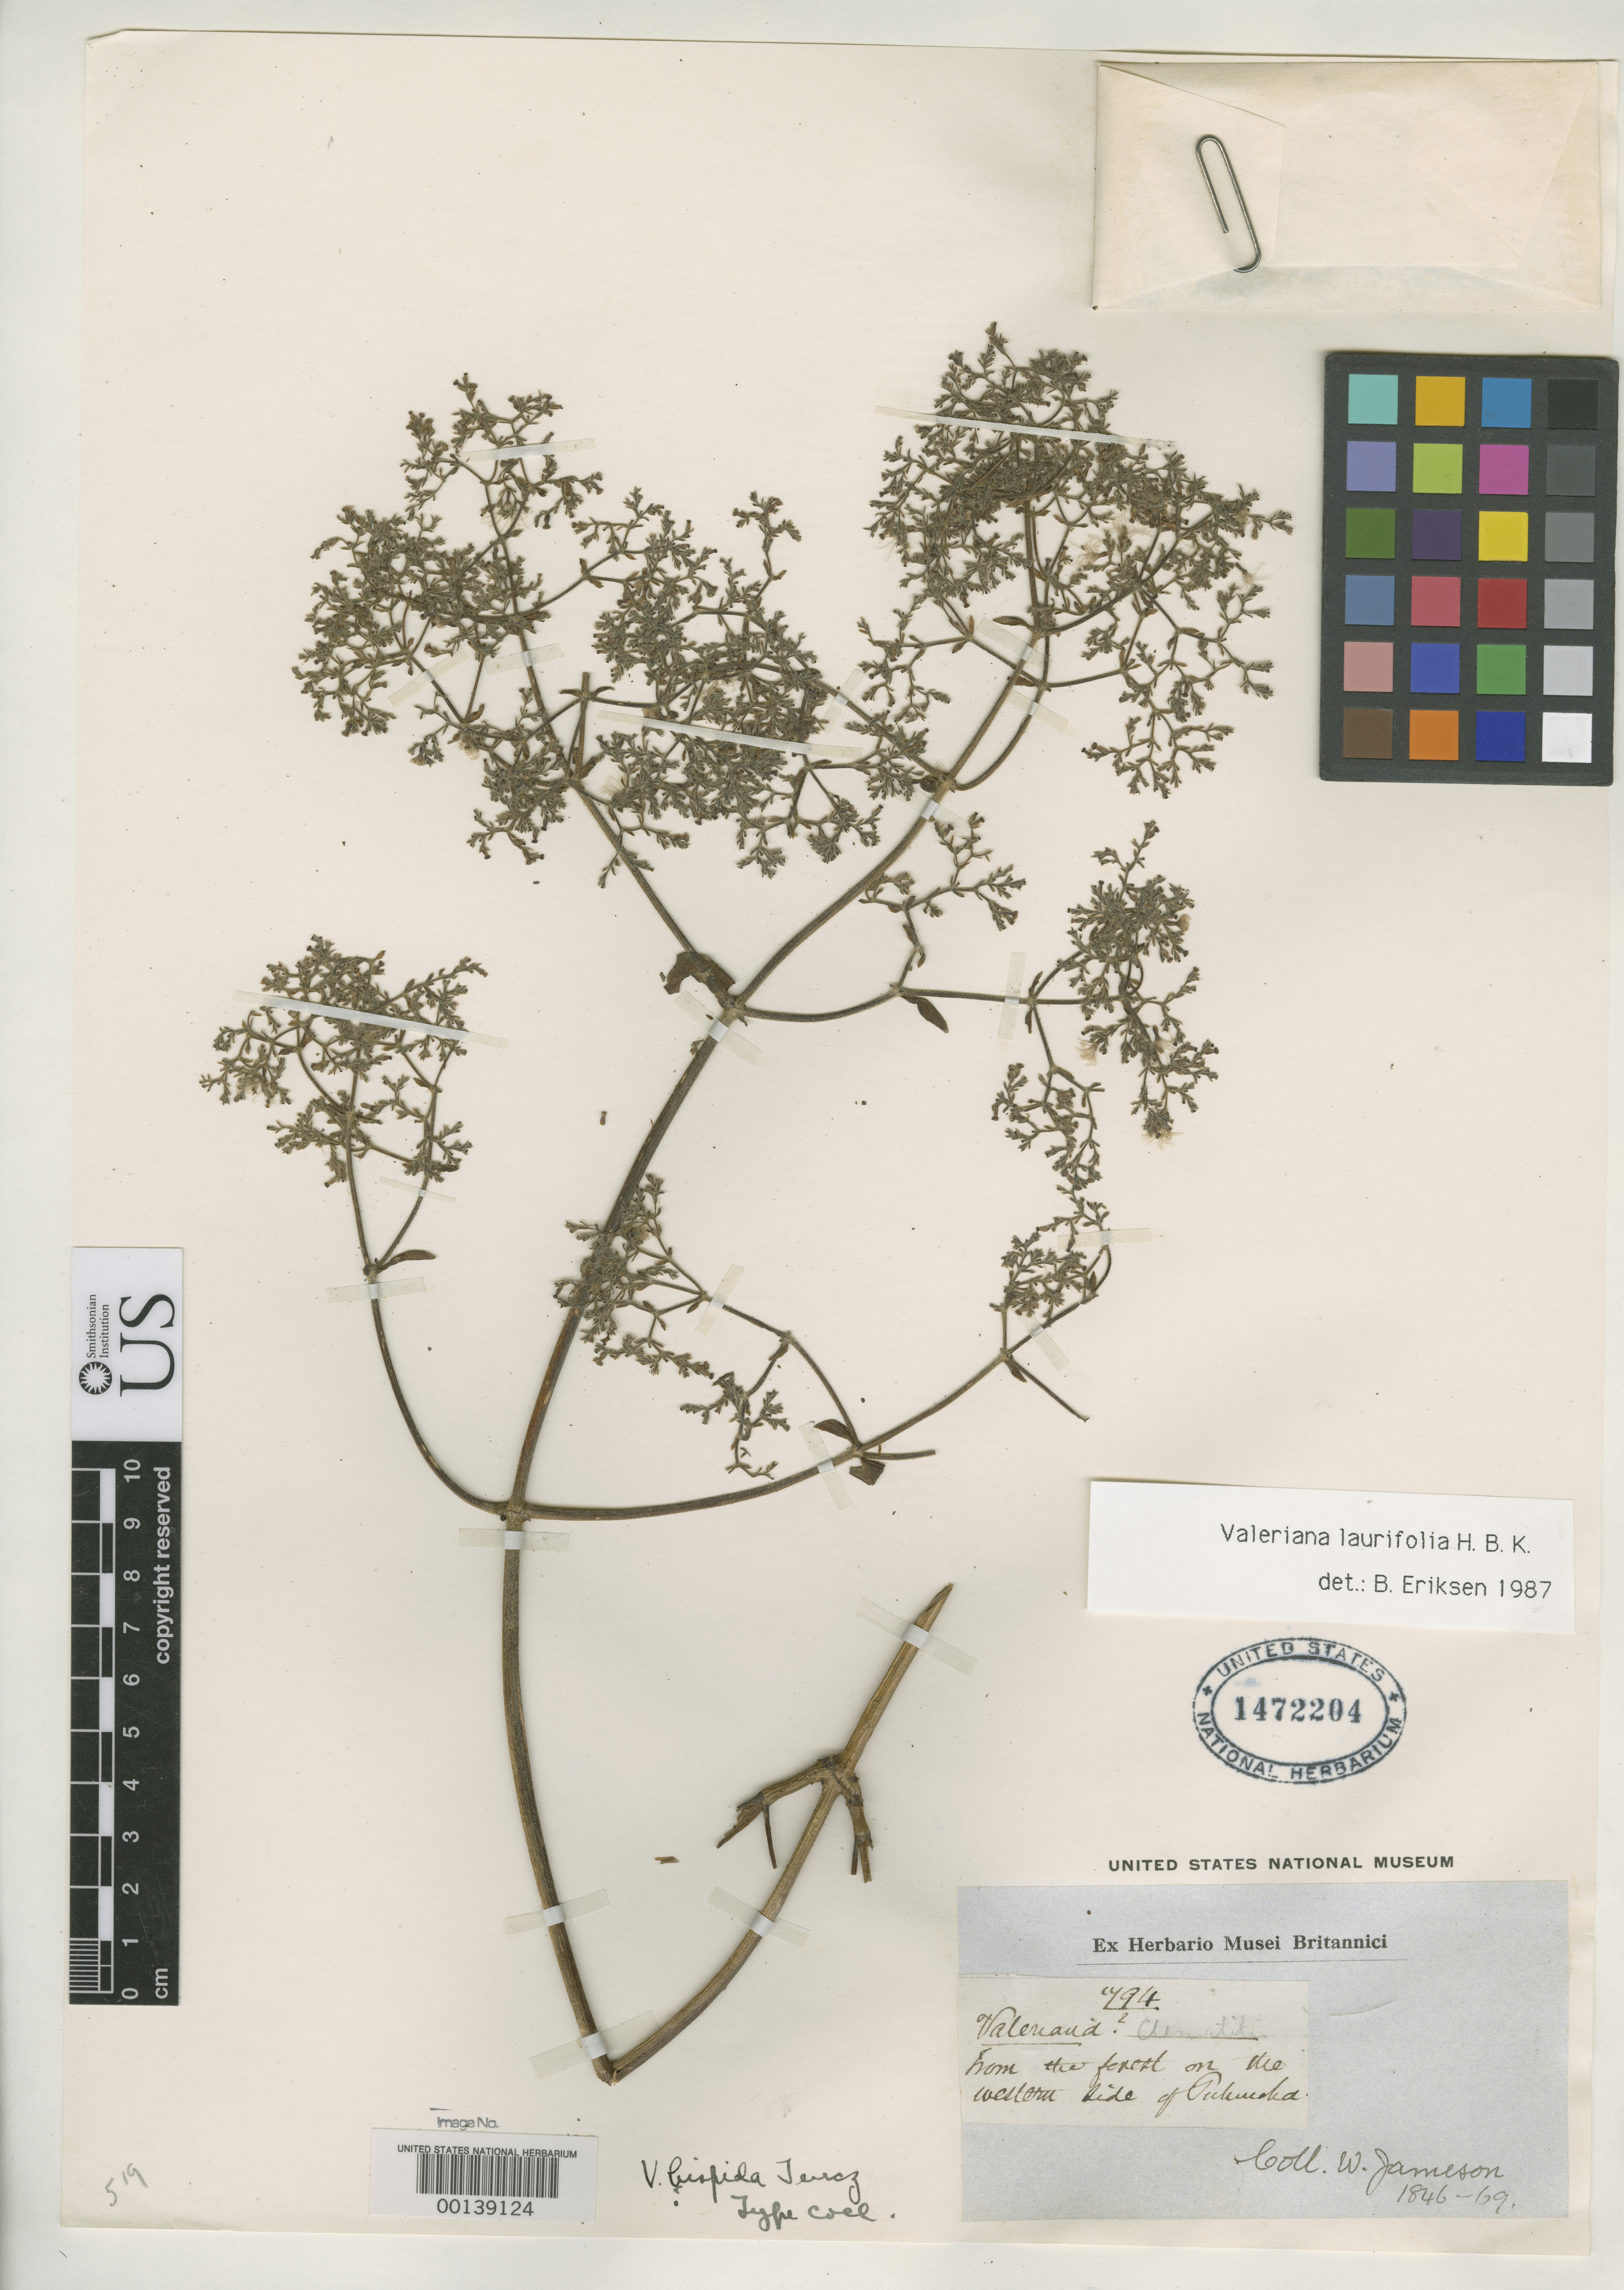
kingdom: Plantae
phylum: Tracheophyta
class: Magnoliopsida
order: Dipsacales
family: Caprifoliaceae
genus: Valeriana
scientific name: Valeriana hispida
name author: Turcz.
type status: Type Collection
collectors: W. Jameson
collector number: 794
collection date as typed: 1846 to -- --- 1869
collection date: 1846/1869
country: Ecuador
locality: Forest on western side of Pichinha.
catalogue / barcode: US 1472204